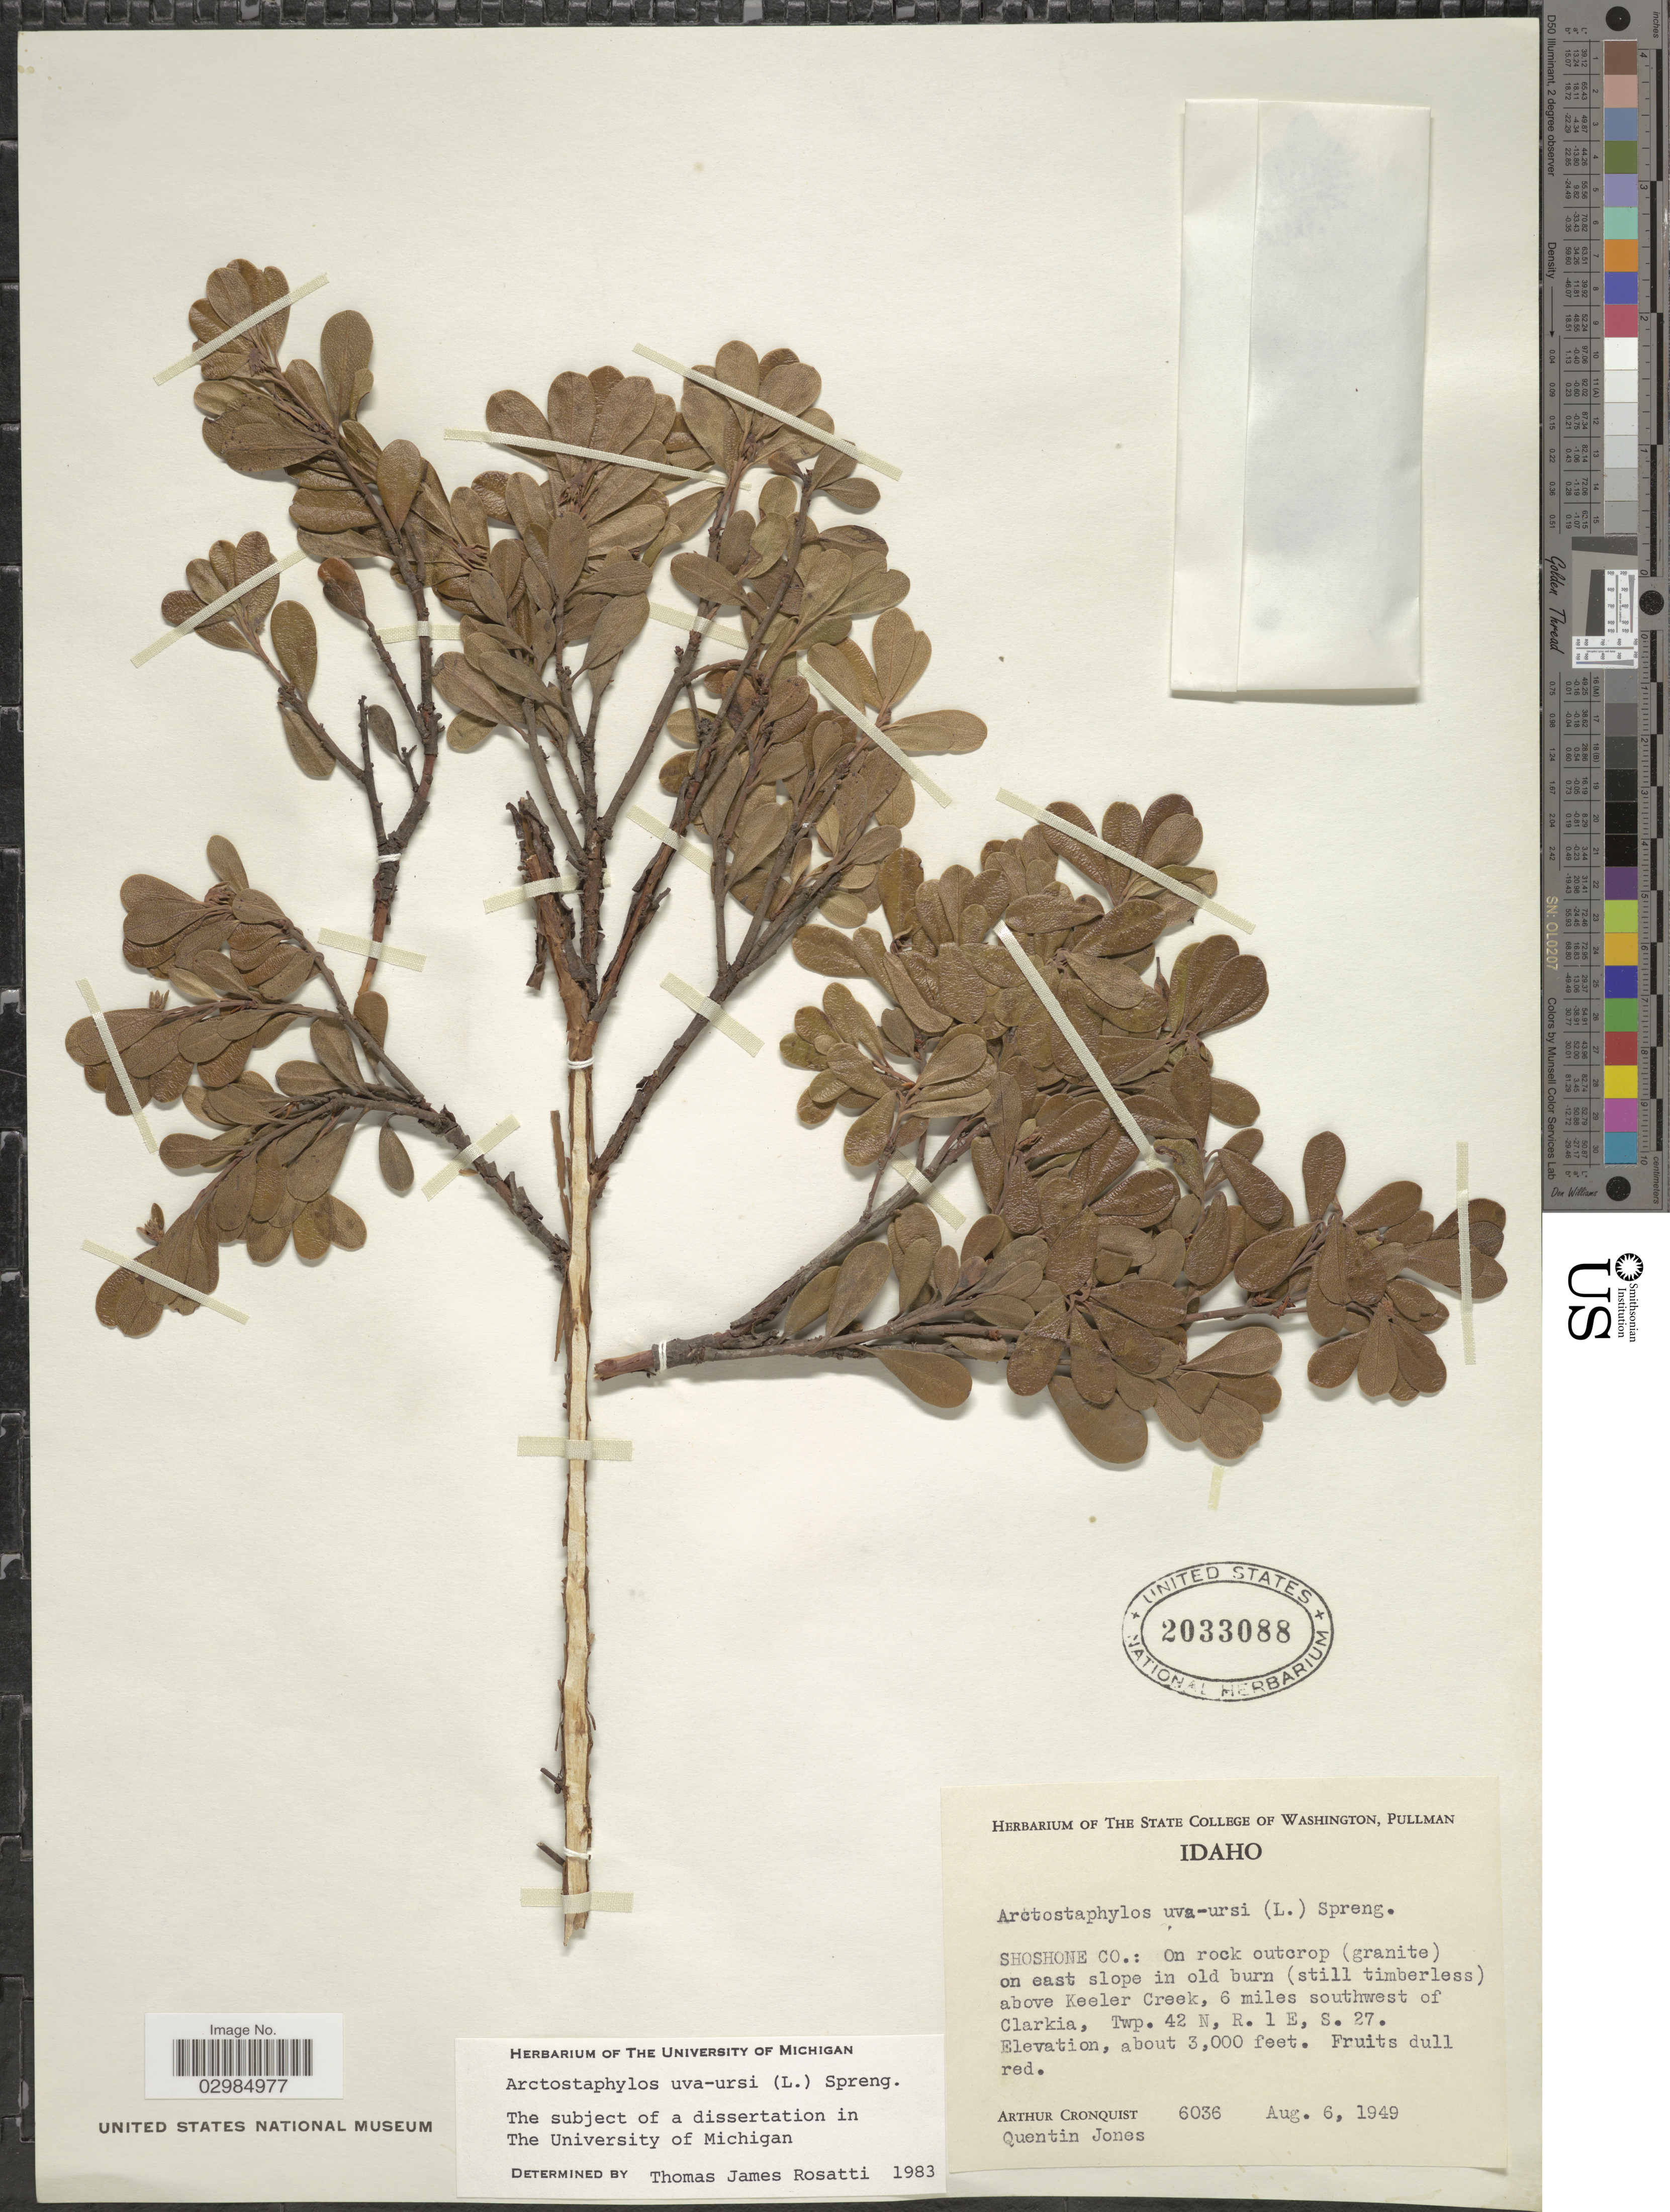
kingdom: Plantae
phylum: Tracheophyta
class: Magnoliopsida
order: Ericales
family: Ericaceae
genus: Arctostaphylos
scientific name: Arctostaphylos uva-ursi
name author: (L.) Spreng.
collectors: A. J. Cronquist & Q. Jones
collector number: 6036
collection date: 1949-08-06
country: United States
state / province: Idaho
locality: Soshone Co.: On rock outcrop (granite) on east slope in old burn (still timberless) above Keeler Creek, 6 miles southwest of Clarkia, Twp. 42 N, R. 1 E, S.27.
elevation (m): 914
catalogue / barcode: US 2033088